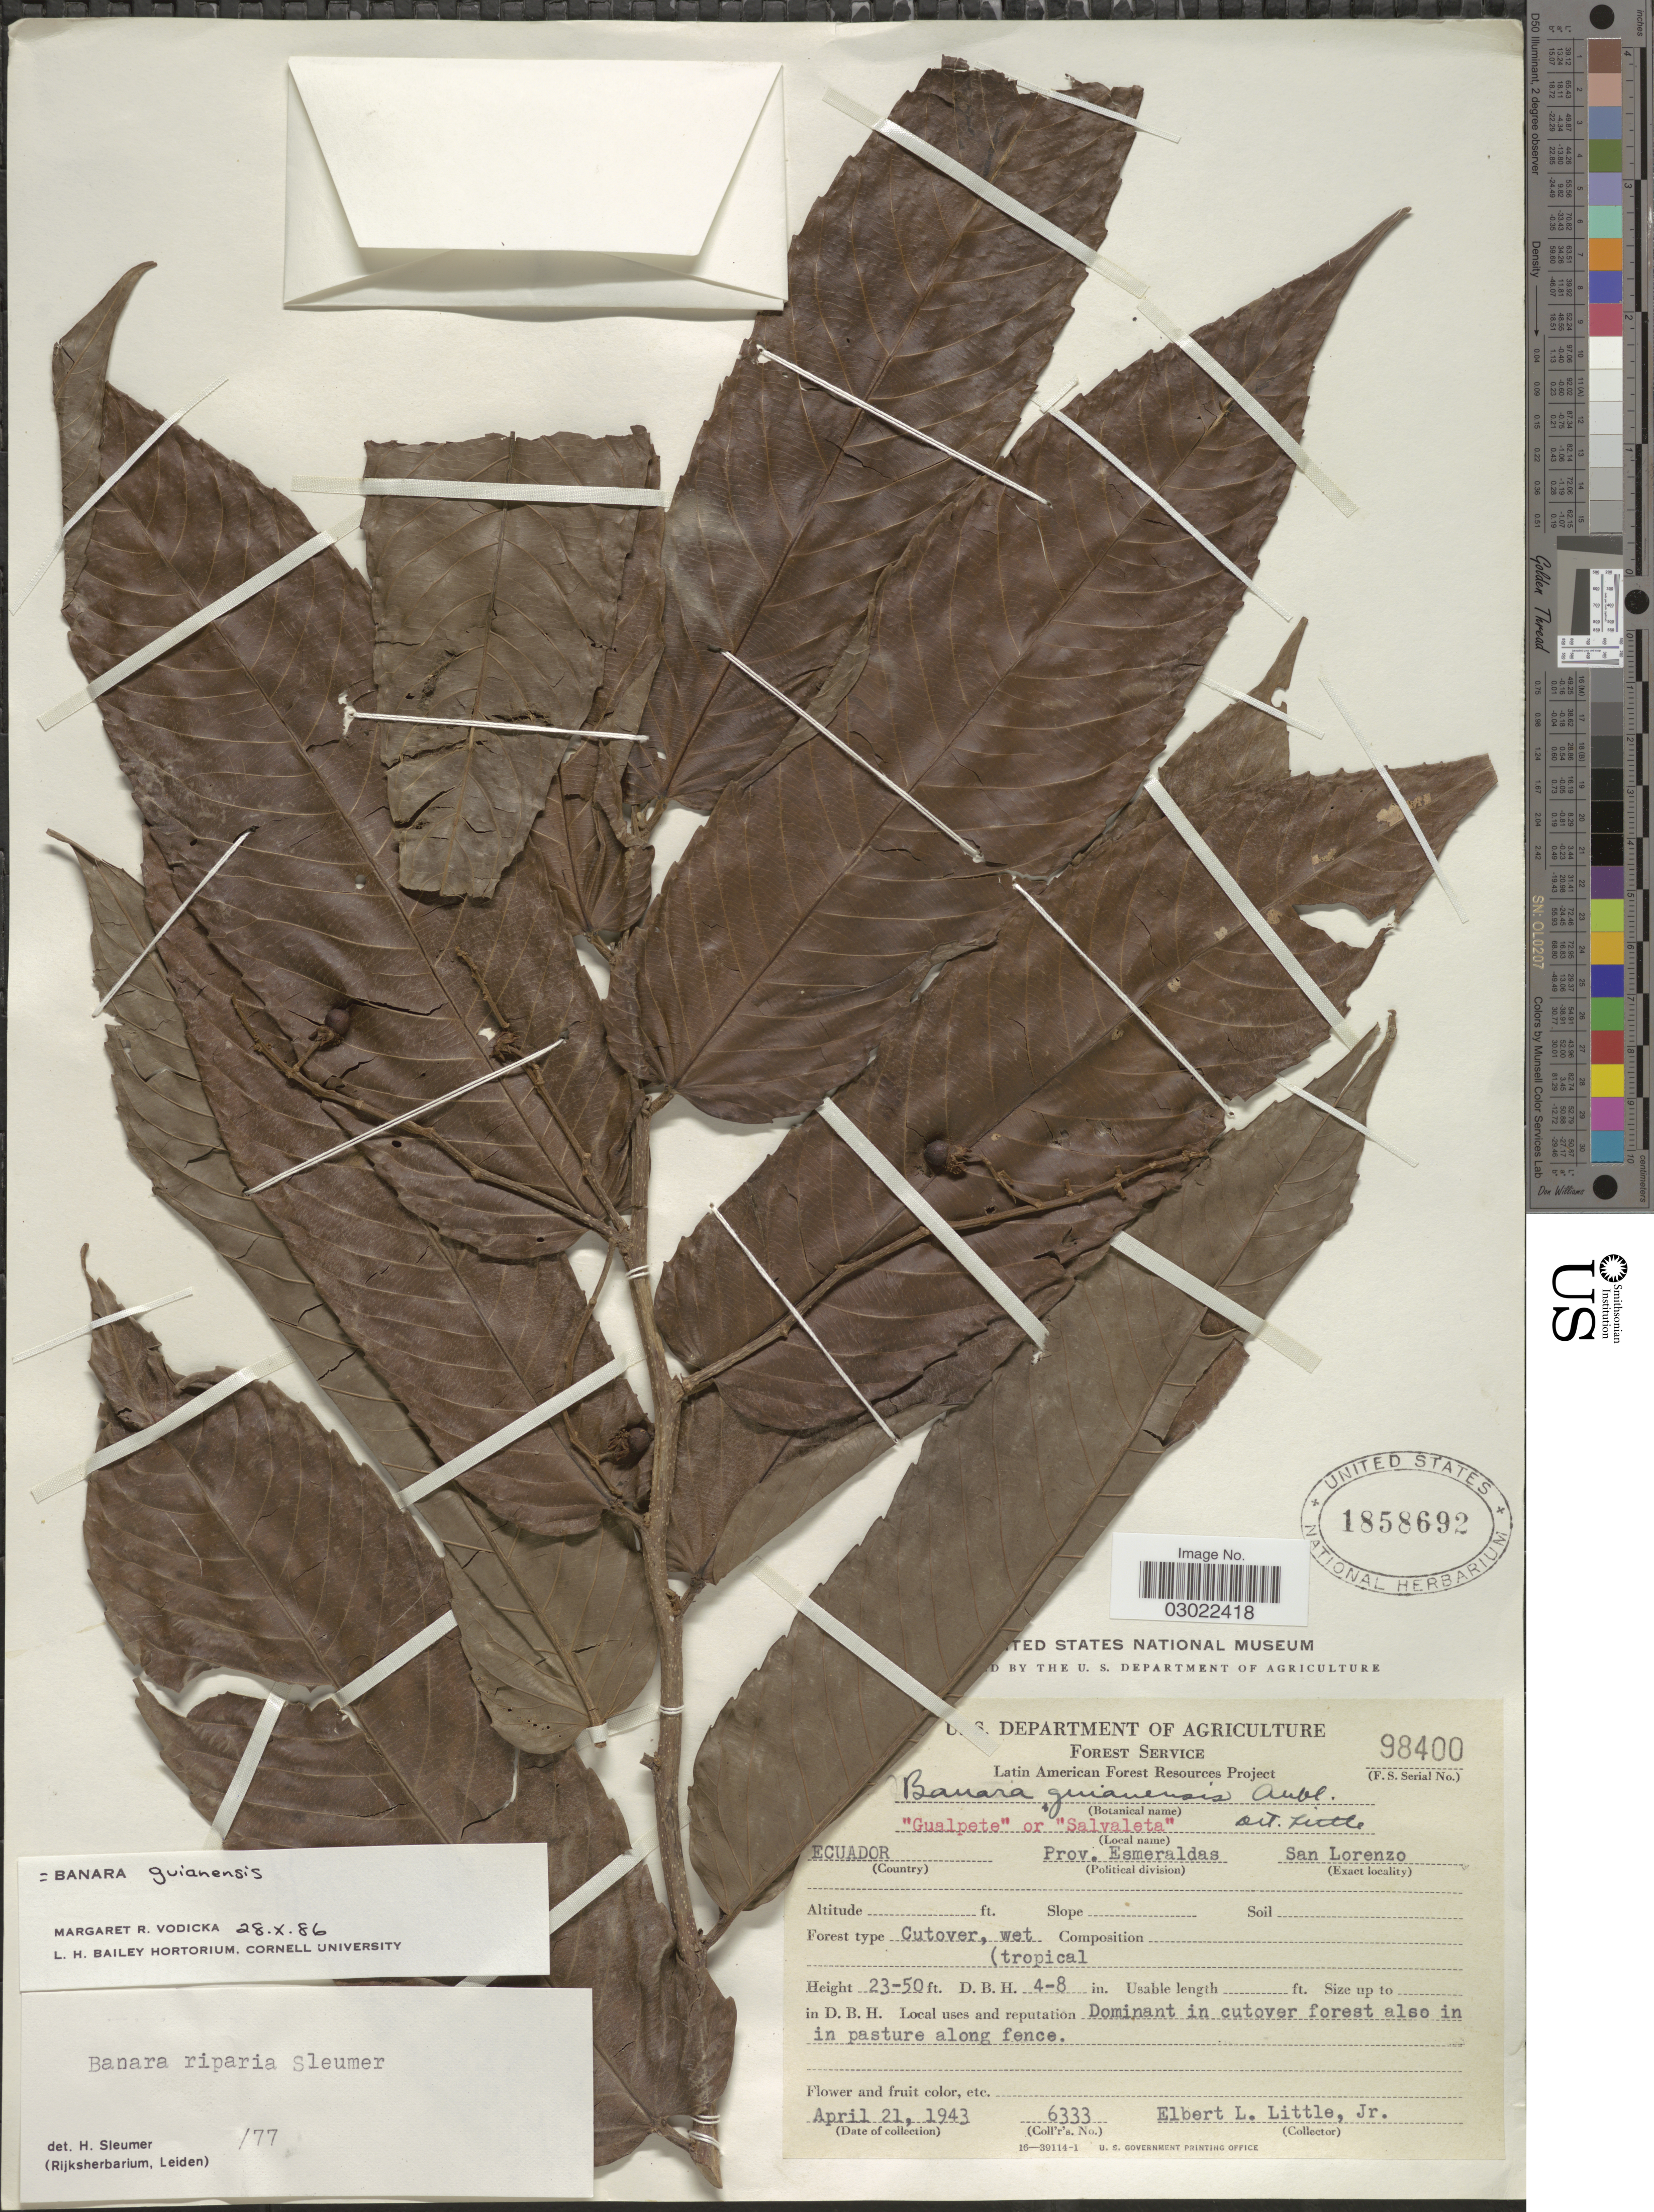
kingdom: Plantae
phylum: Tracheophyta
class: Magnoliopsida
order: Malpighiales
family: Salicaceae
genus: Banara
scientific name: Banara guianensis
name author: Aubl.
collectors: E. L. Little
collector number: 6333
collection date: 1943-04-21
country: Ecuador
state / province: Esmeraldas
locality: Prov. Esmeraldas. San Lorenzo.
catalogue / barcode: US 1858692